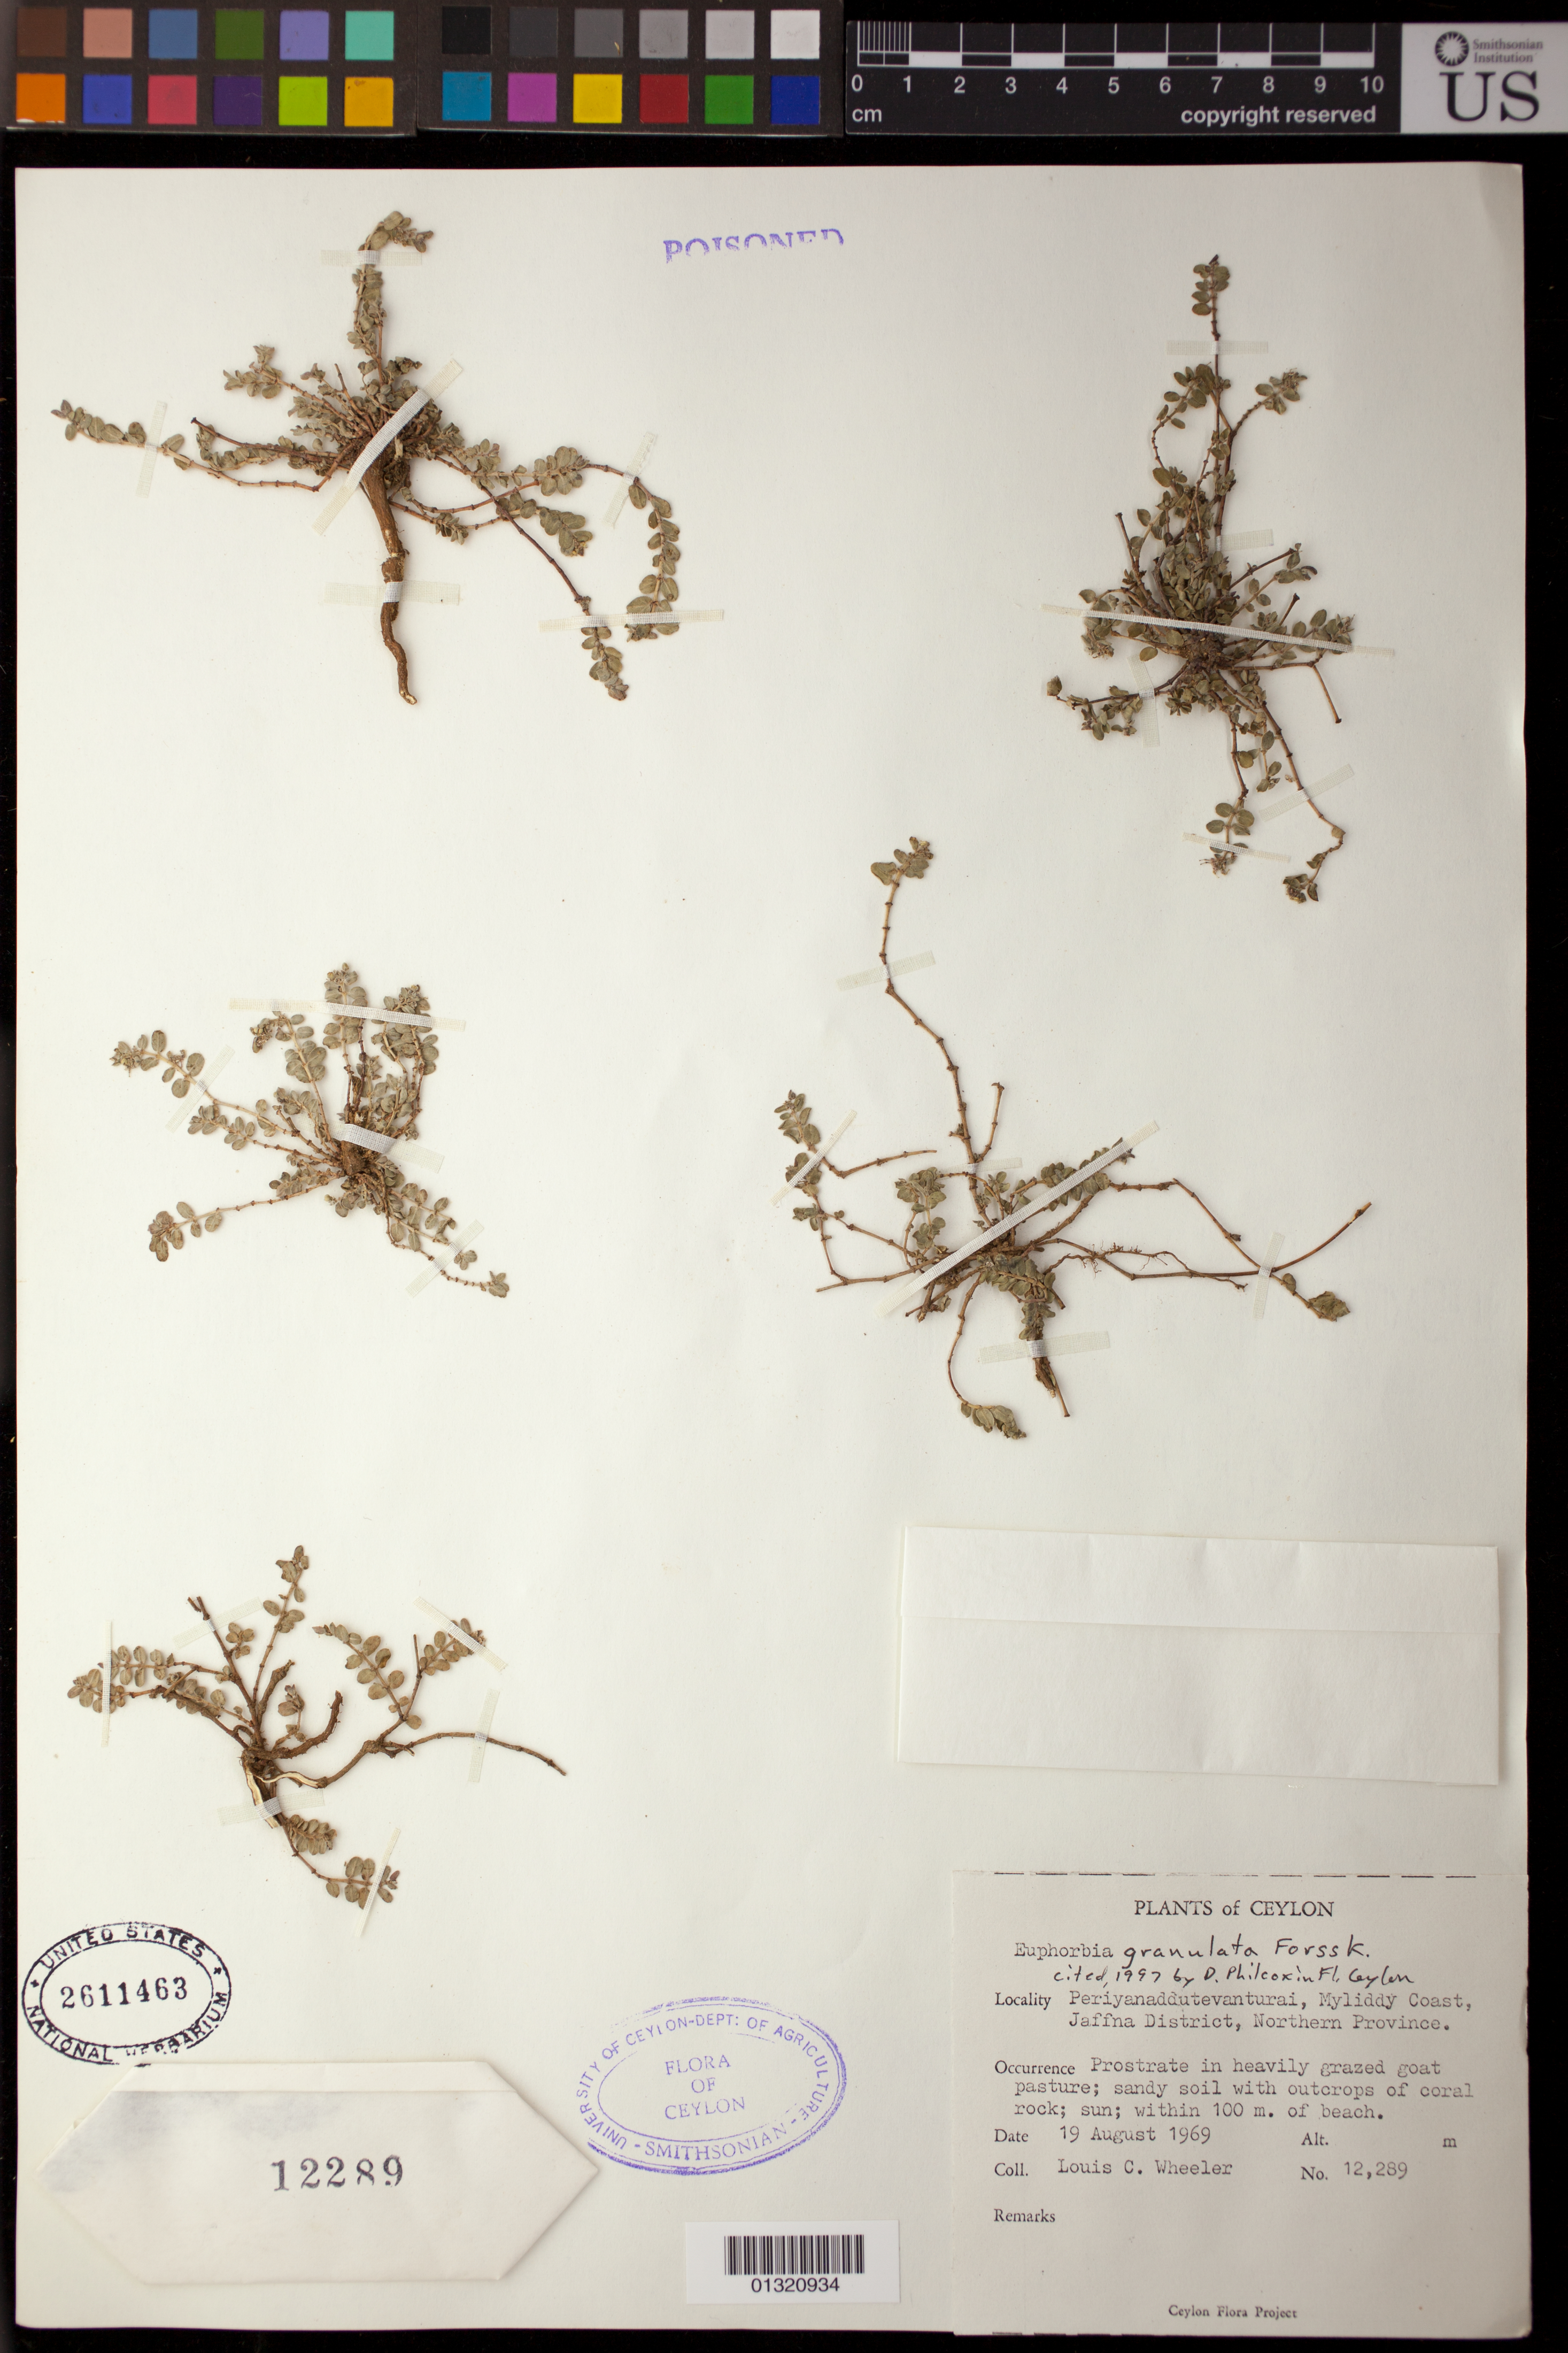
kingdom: Plantae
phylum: Tracheophyta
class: Magnoliopsida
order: Malpighiales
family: Euphorbiaceae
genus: Euphorbia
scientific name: Euphorbia granulata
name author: Forssk.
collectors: L. C. Wheeler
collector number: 12289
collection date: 1969-08-19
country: Sri Lanka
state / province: Northern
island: Ceylon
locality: Periyanaddutevanturai, Myliddy Coast, Jaffna District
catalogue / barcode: US 2611463